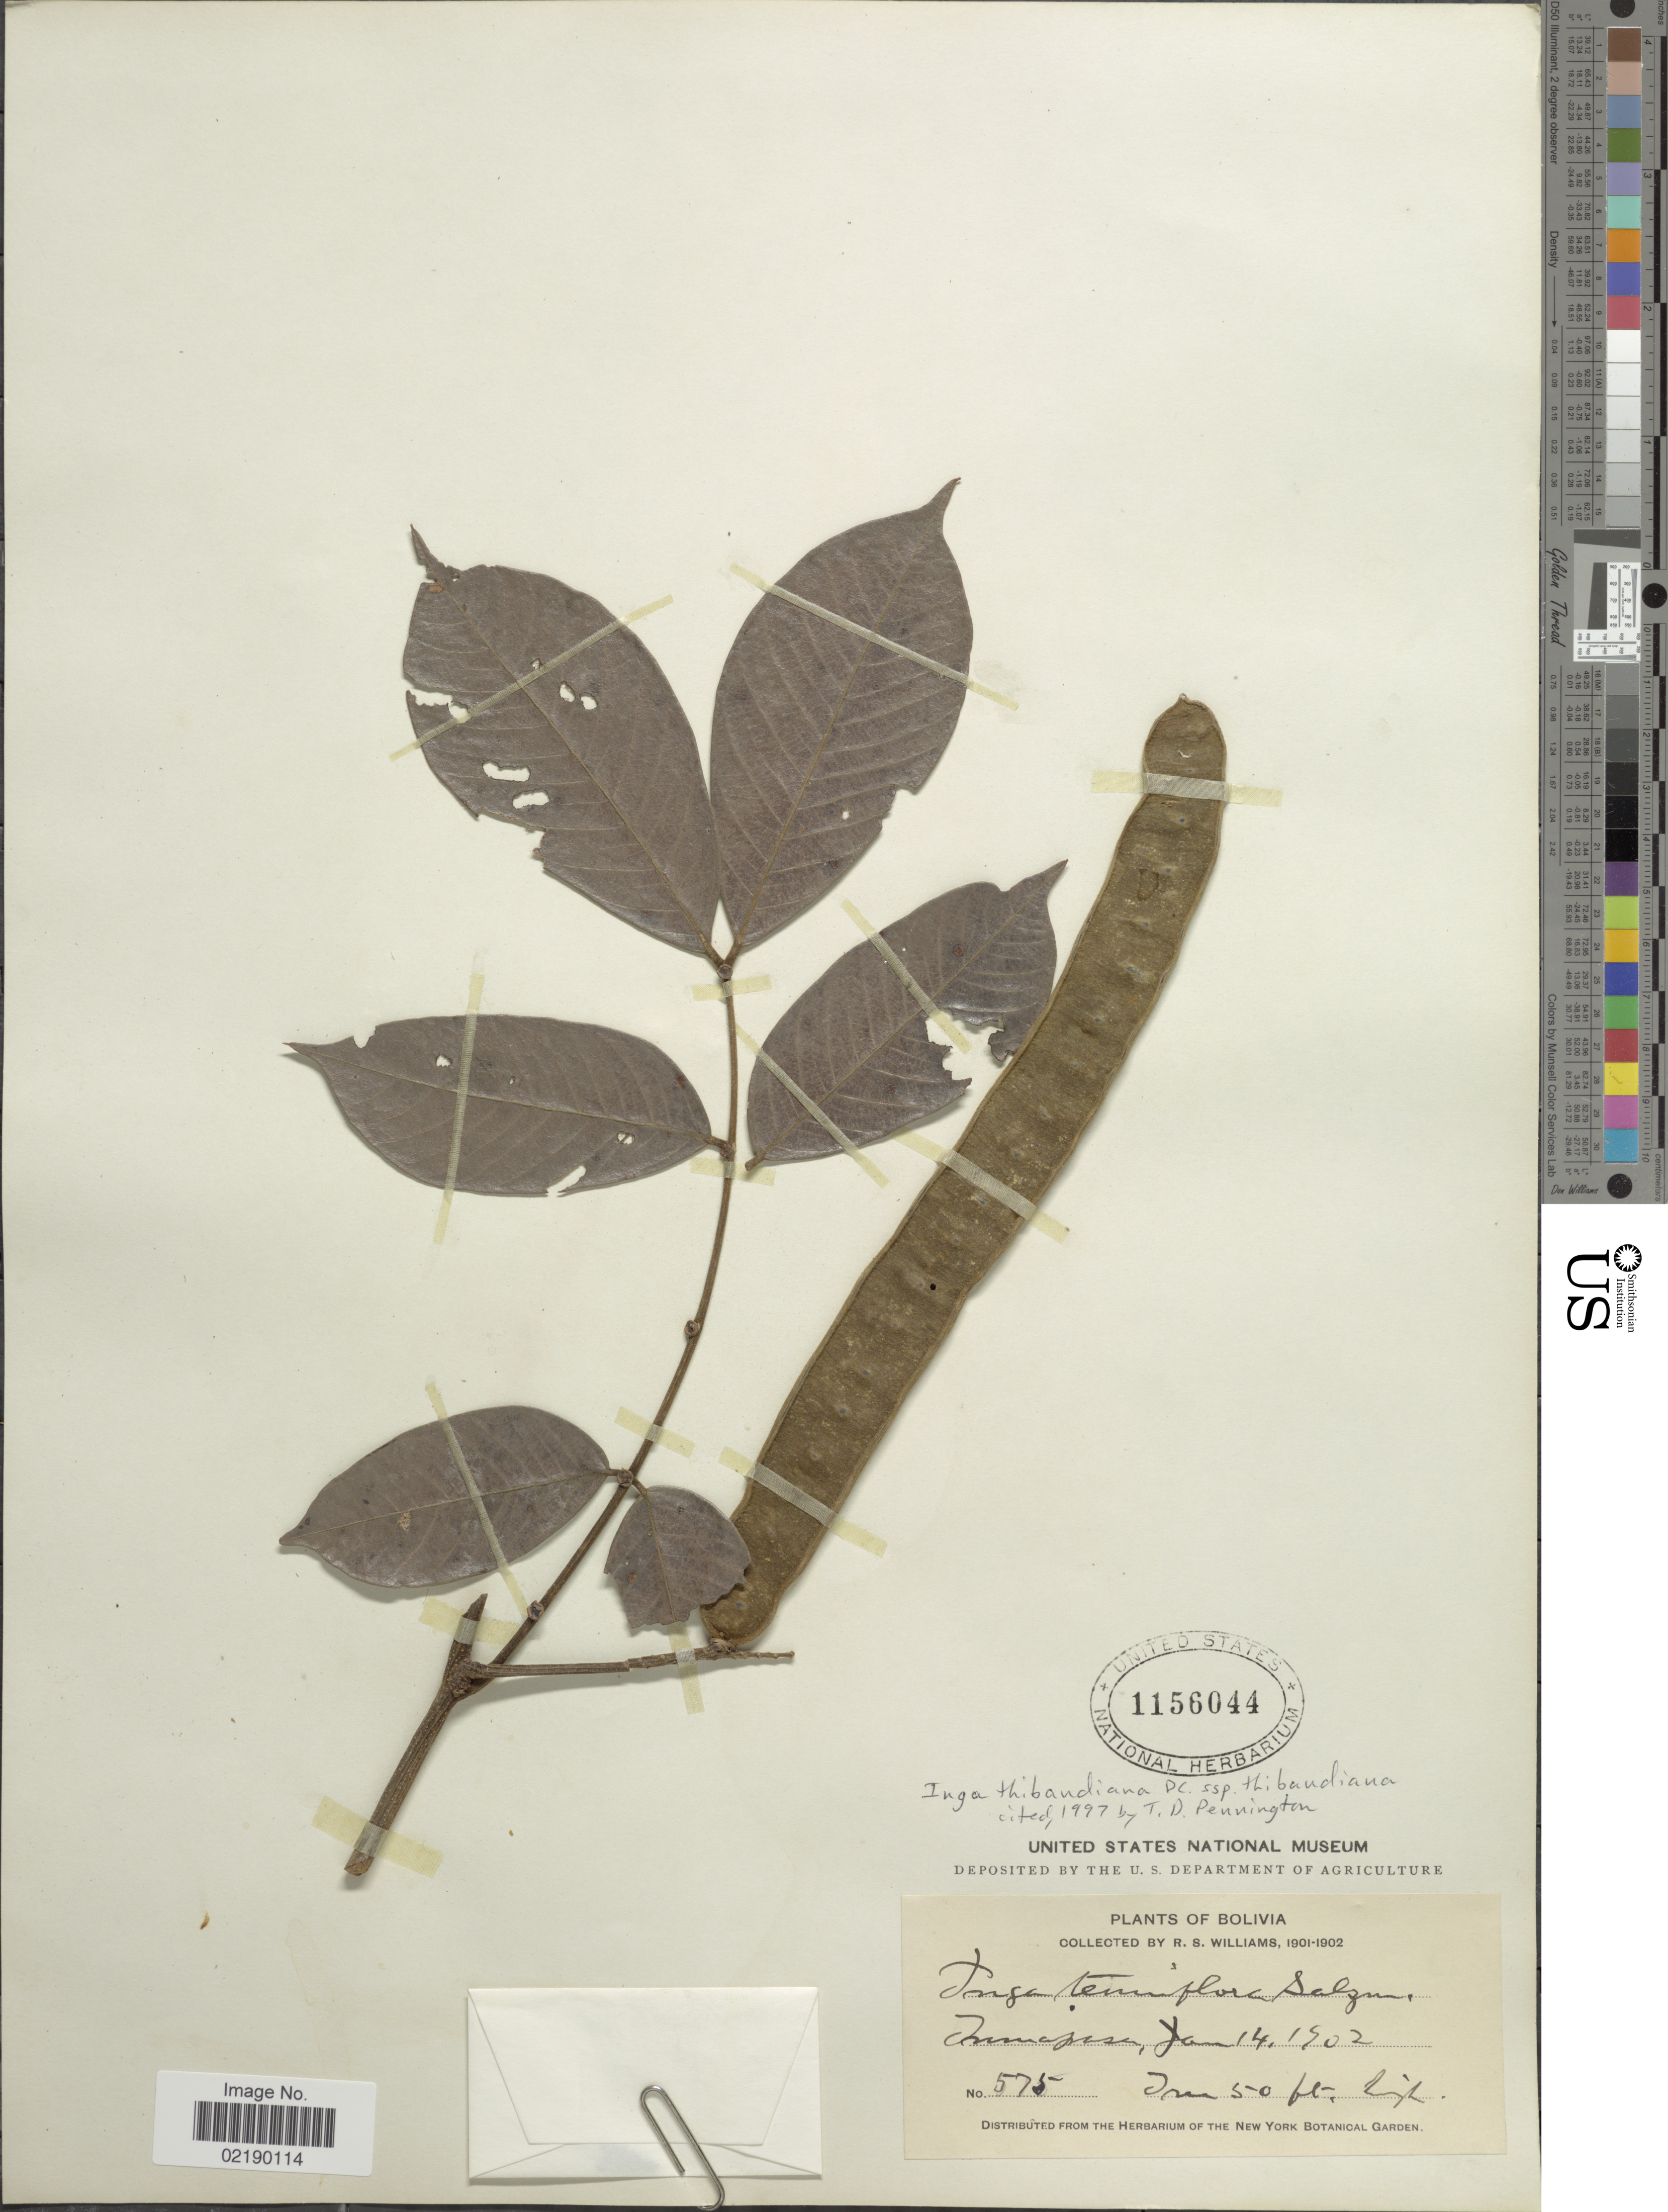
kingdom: Plantae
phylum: Tracheophyta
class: Magnoliopsida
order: Fabales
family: Fabaceae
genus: Inga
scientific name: Inga thibaudiana subsp. thibaudiana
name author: DC.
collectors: R. S. Williams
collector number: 575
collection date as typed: Jan. 14, 1902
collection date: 1902-01-14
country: Bolivia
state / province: La Paz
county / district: Iturralde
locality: Tumupasa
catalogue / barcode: US 1156044